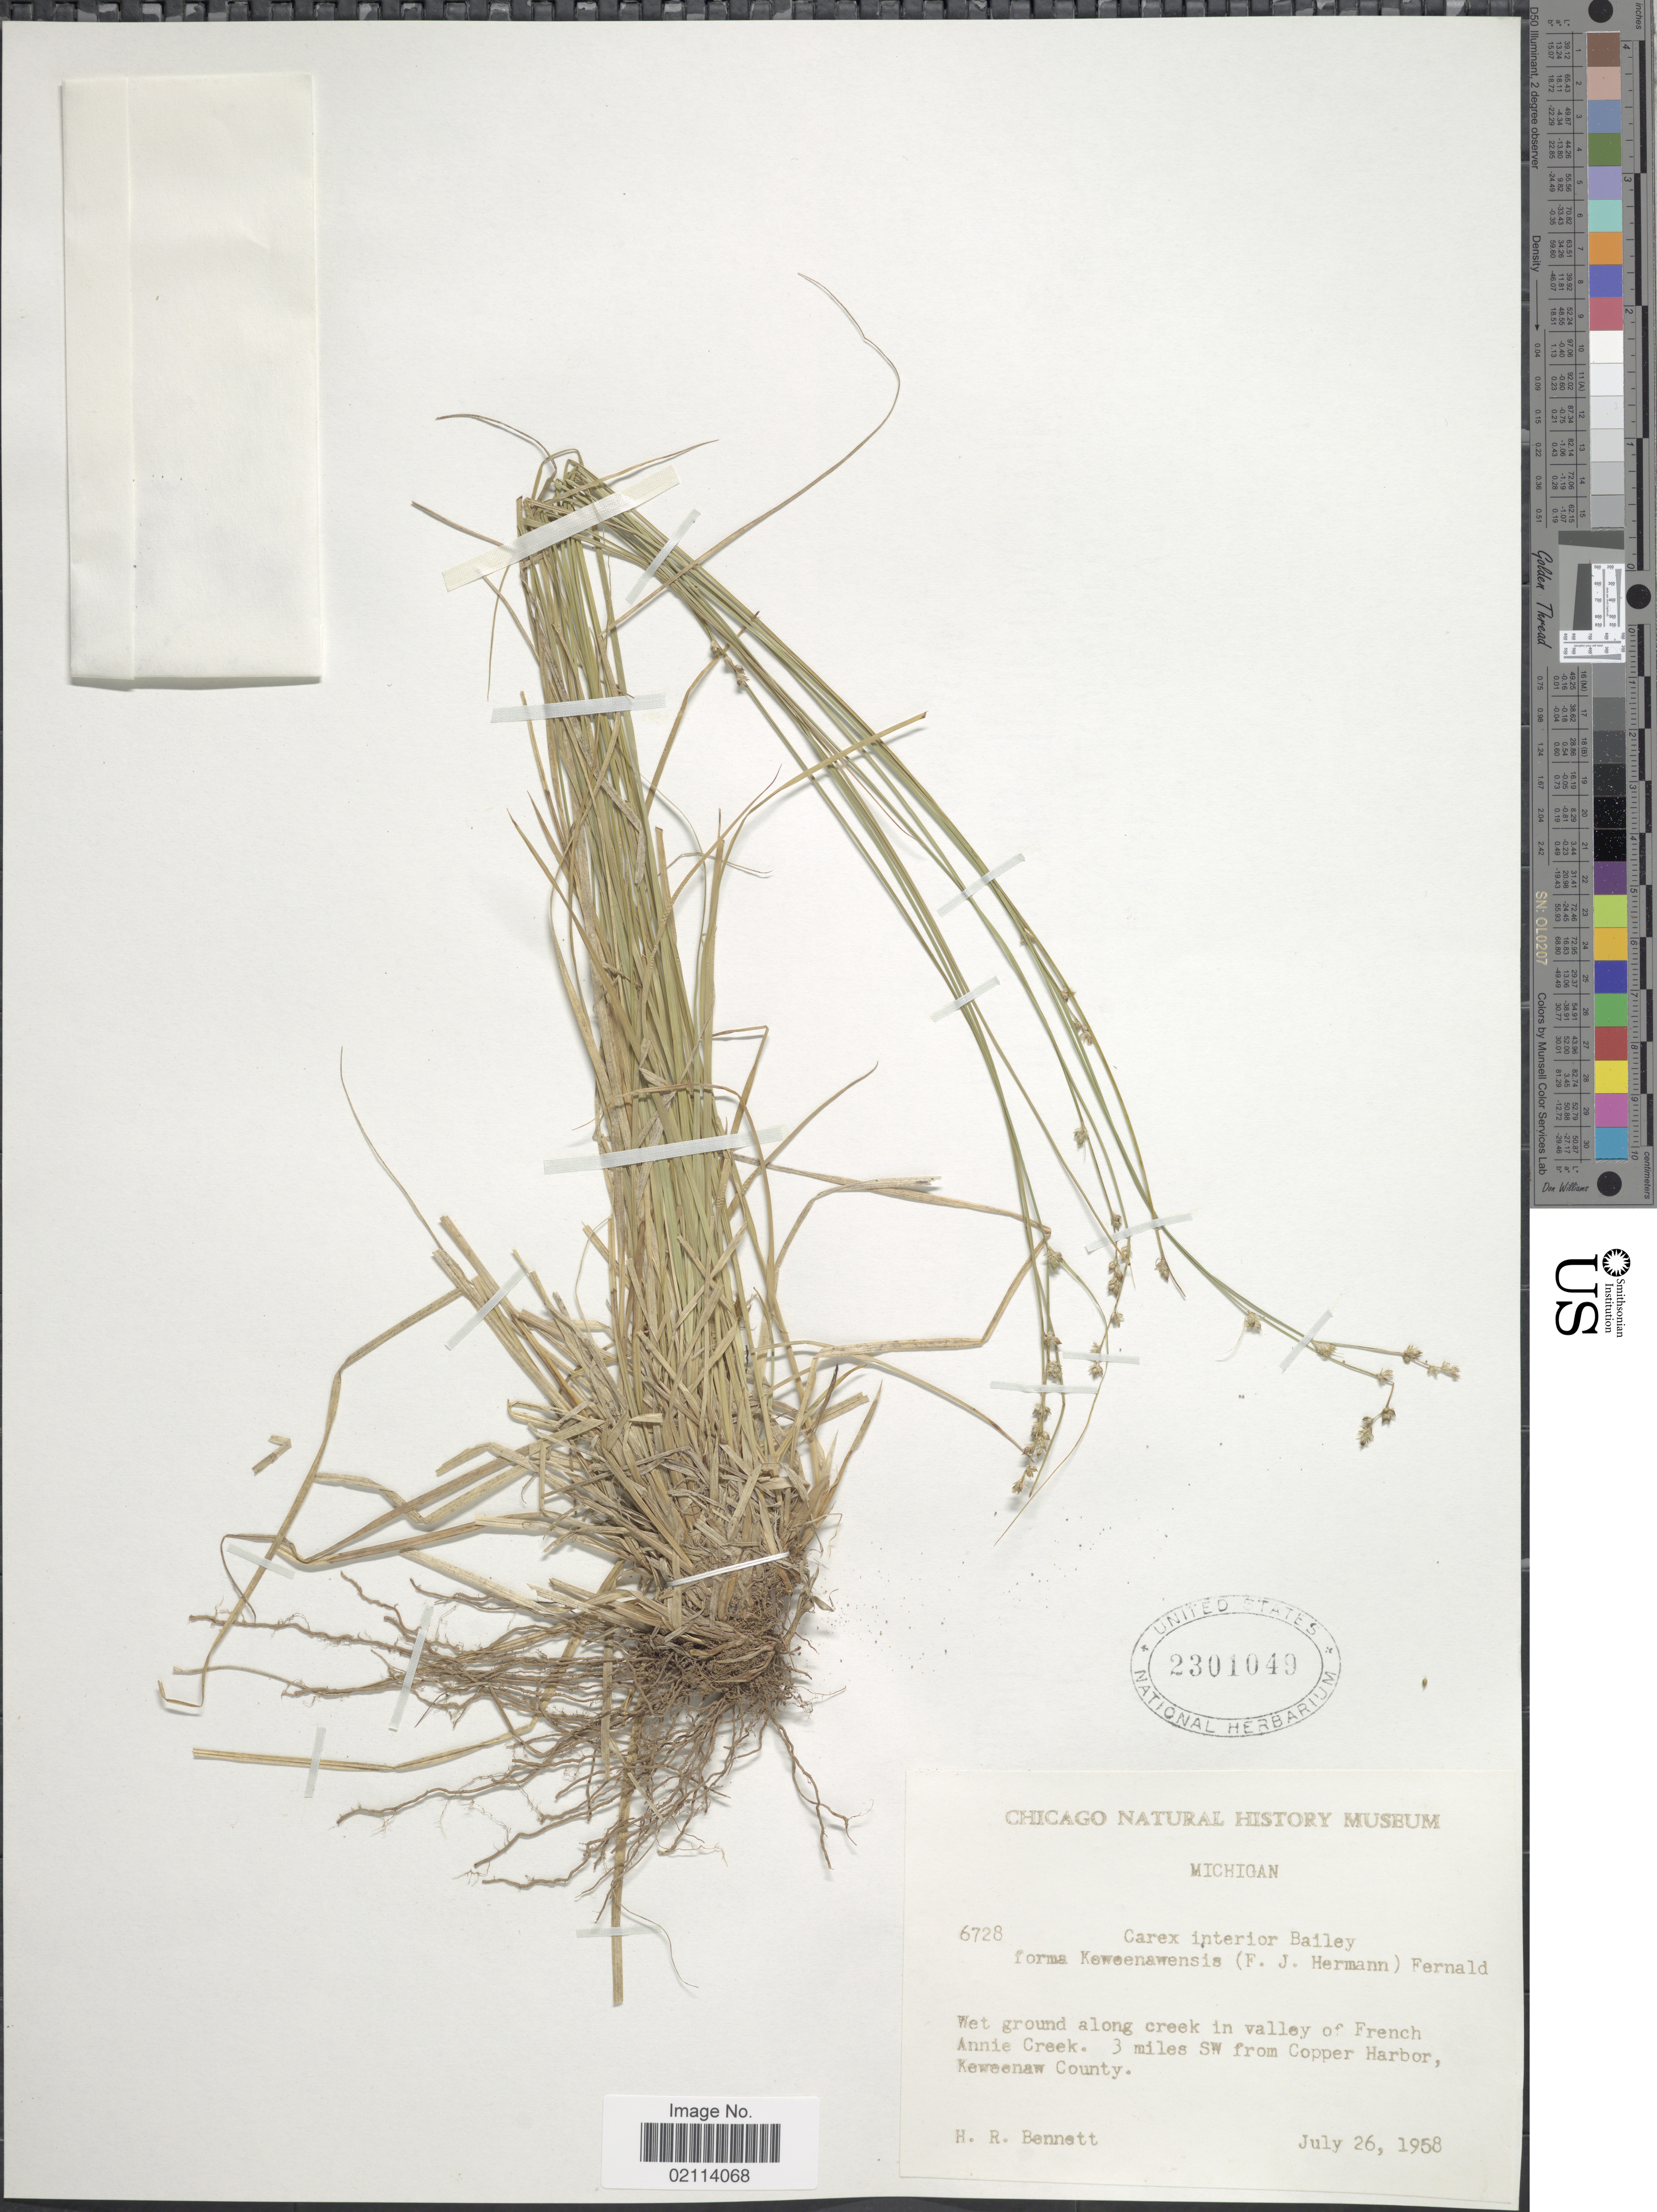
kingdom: Plantae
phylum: Tracheophyta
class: Liliopsida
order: Poales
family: Cyperaceae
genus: Carex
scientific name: Carex interior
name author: L.H. Bailey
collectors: H. R. Bennett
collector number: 6728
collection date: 1958-07-26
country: United States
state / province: Michigan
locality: Wet ground along old logging road in valley of French Annie Creek, 3 miles SW from Copper Harbor, Keweenaw County.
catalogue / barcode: US 2301049